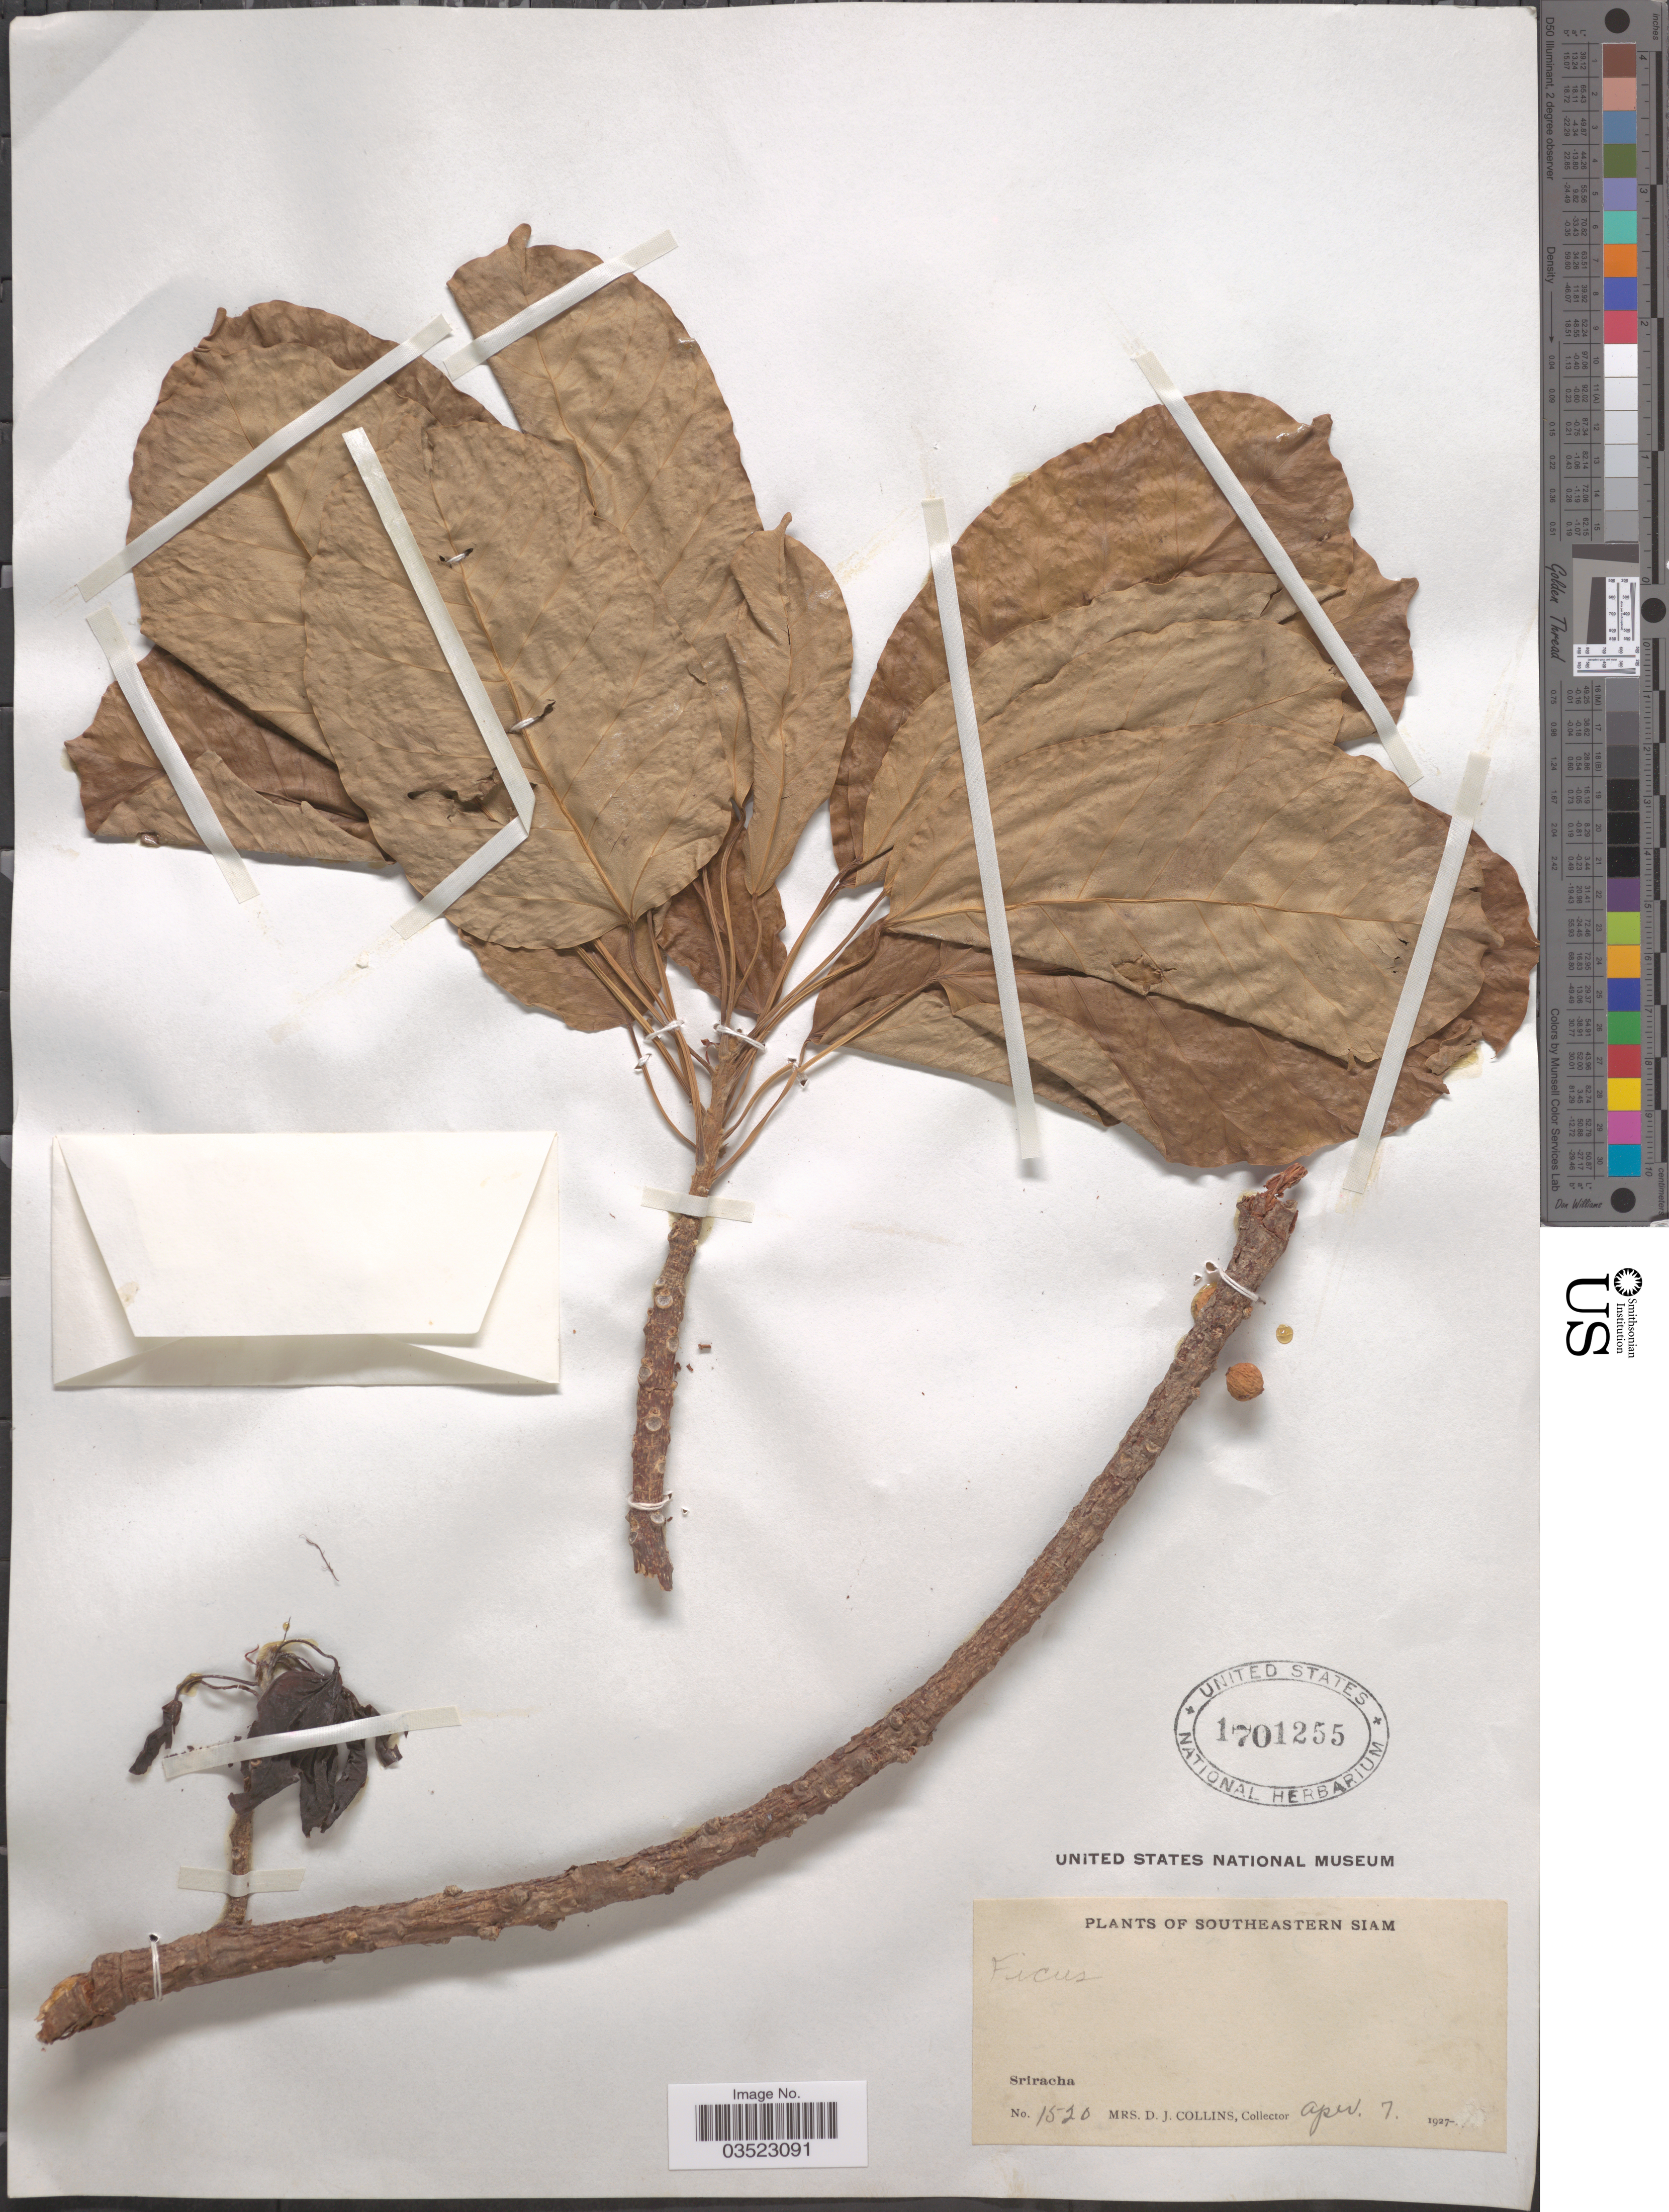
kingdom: Plantae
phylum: Tracheophyta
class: Magnoliopsida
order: Rosales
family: Moraceae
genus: Ficus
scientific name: Ficus virens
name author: Aiton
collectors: Mrs. D. J. Collins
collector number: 1520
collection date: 1927-04-07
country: Thailand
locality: Southeastern Siam. Sriracha.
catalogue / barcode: US 1701255